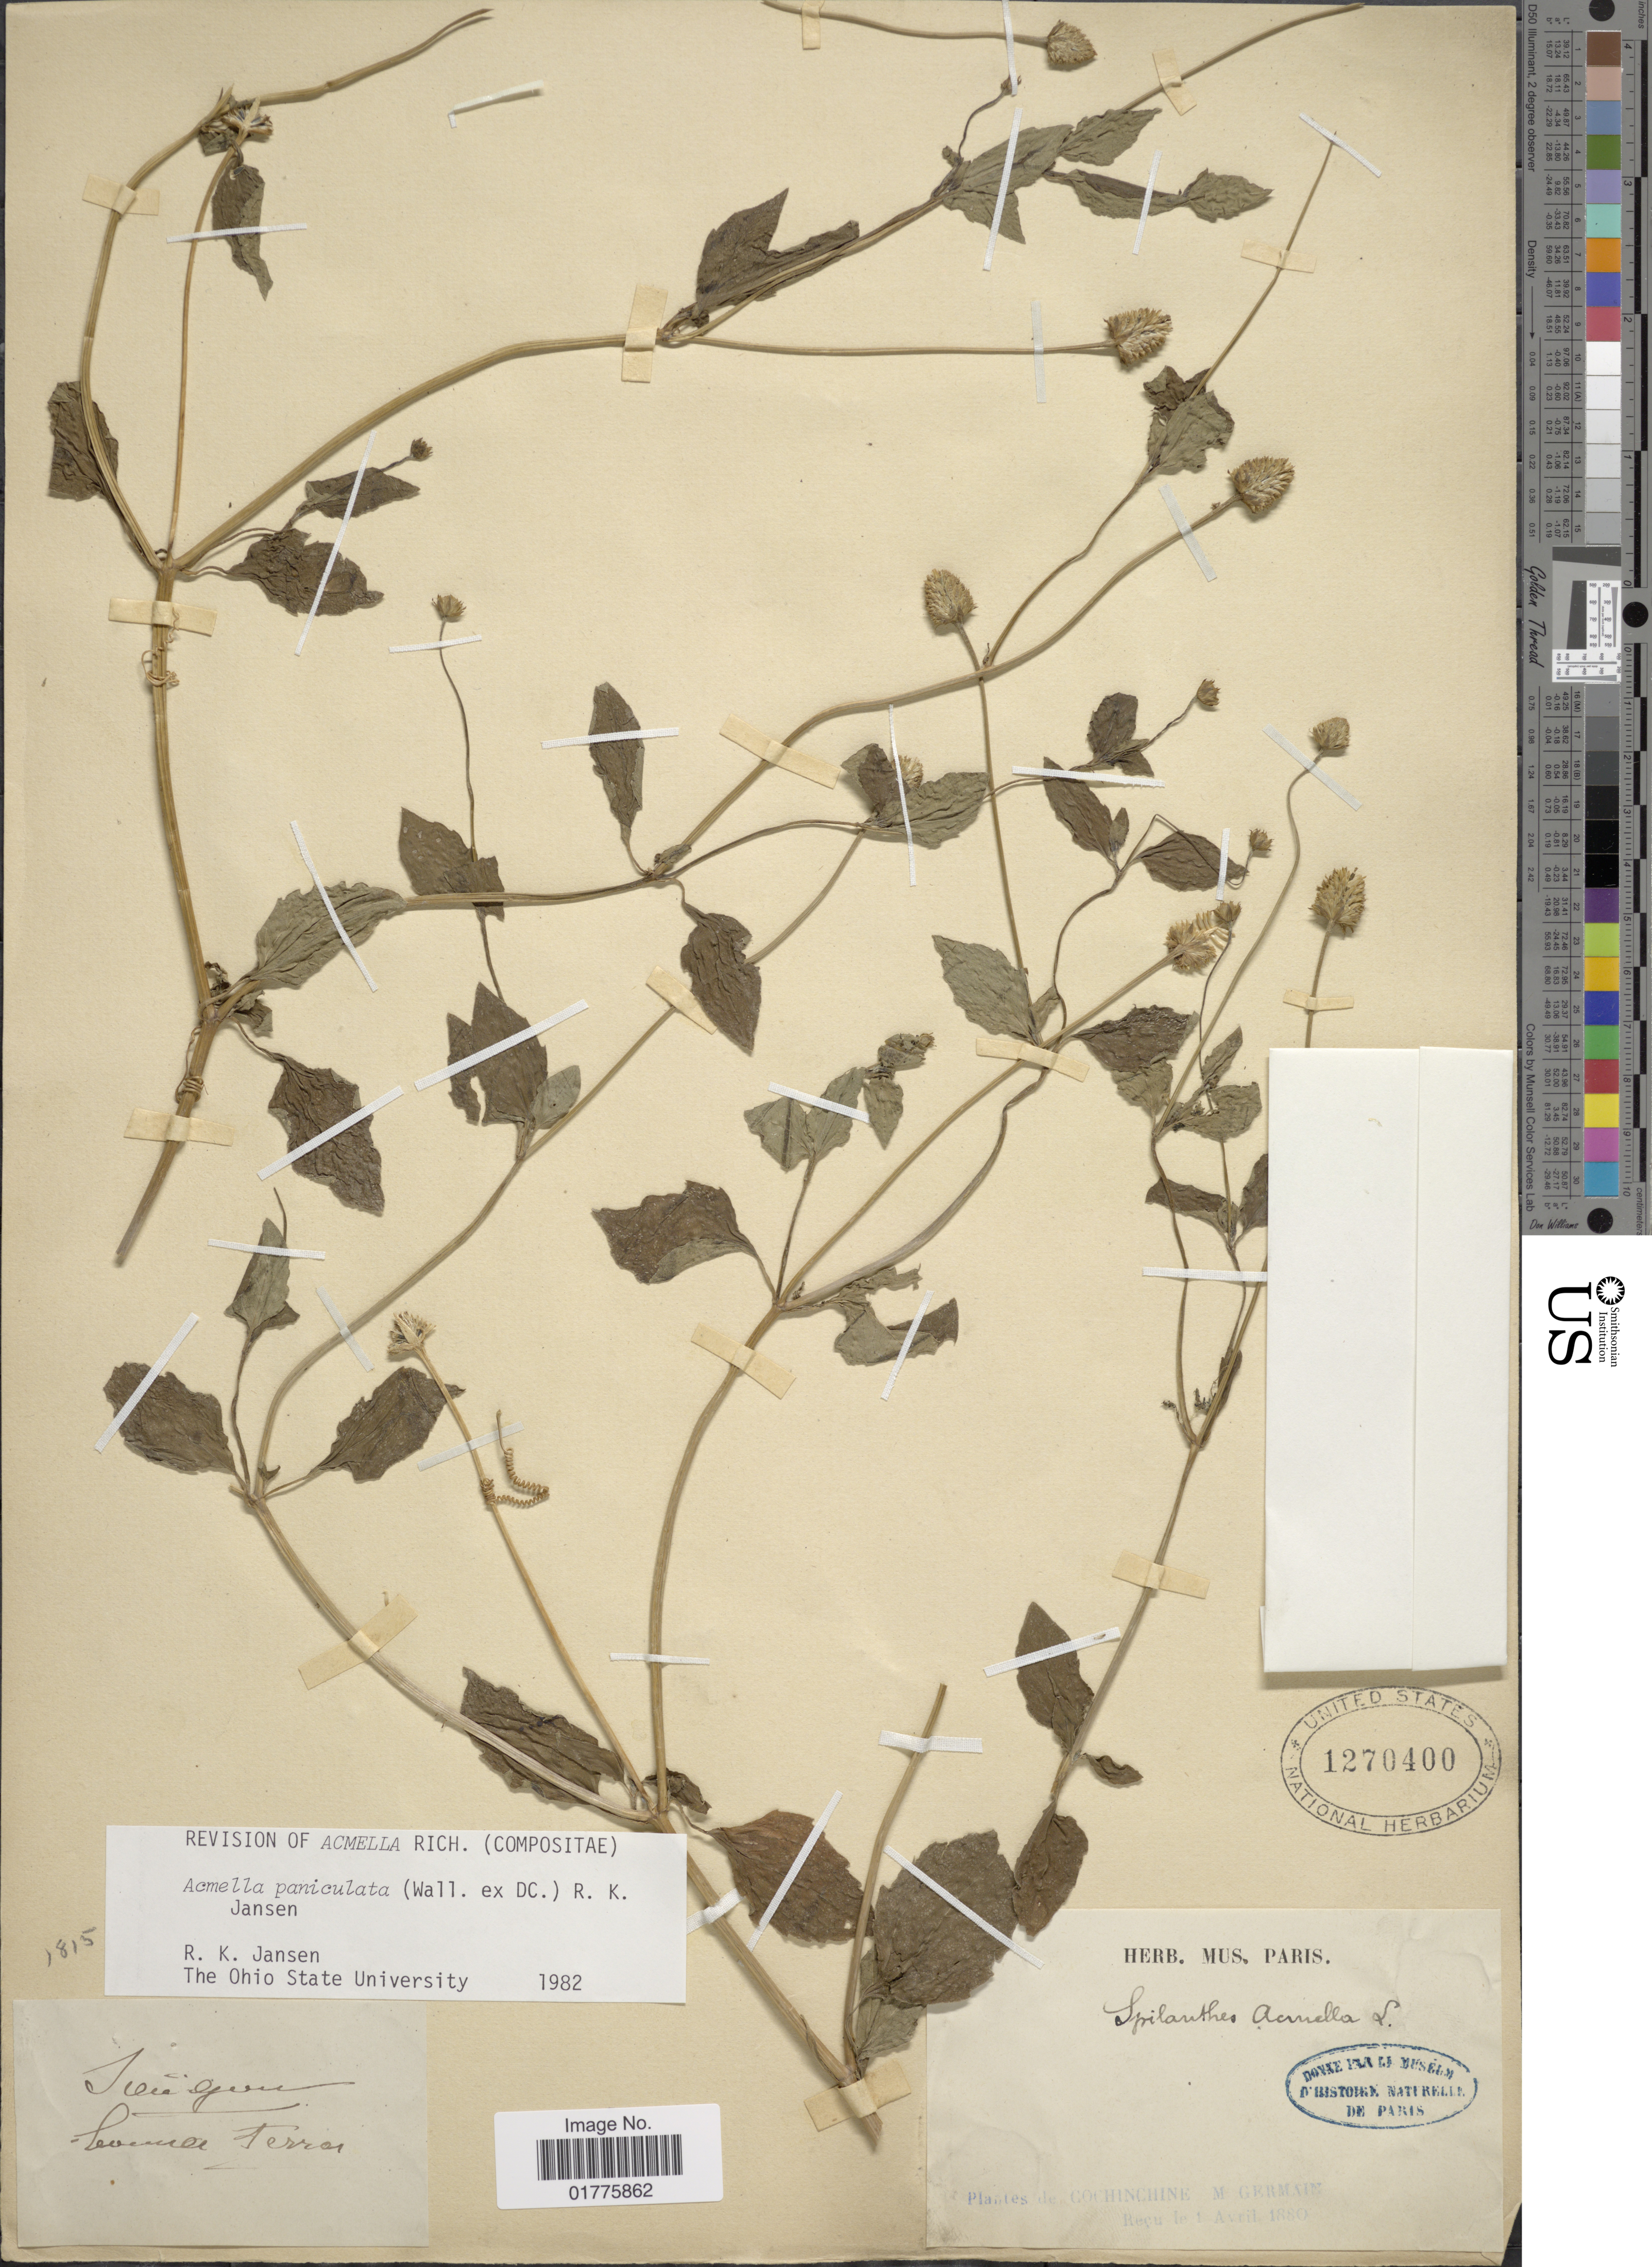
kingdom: Plantae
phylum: Tracheophyta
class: Magnoliopsida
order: Asterales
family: Asteraceae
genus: Acmella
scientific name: Acmella paniculata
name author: (Wall. ex DC.) R.K. Jansen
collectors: ex herb. Mus. Paris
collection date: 1880-04-01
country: Vietnam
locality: Cochinchine M Germain [interpreted]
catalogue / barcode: US 1270400